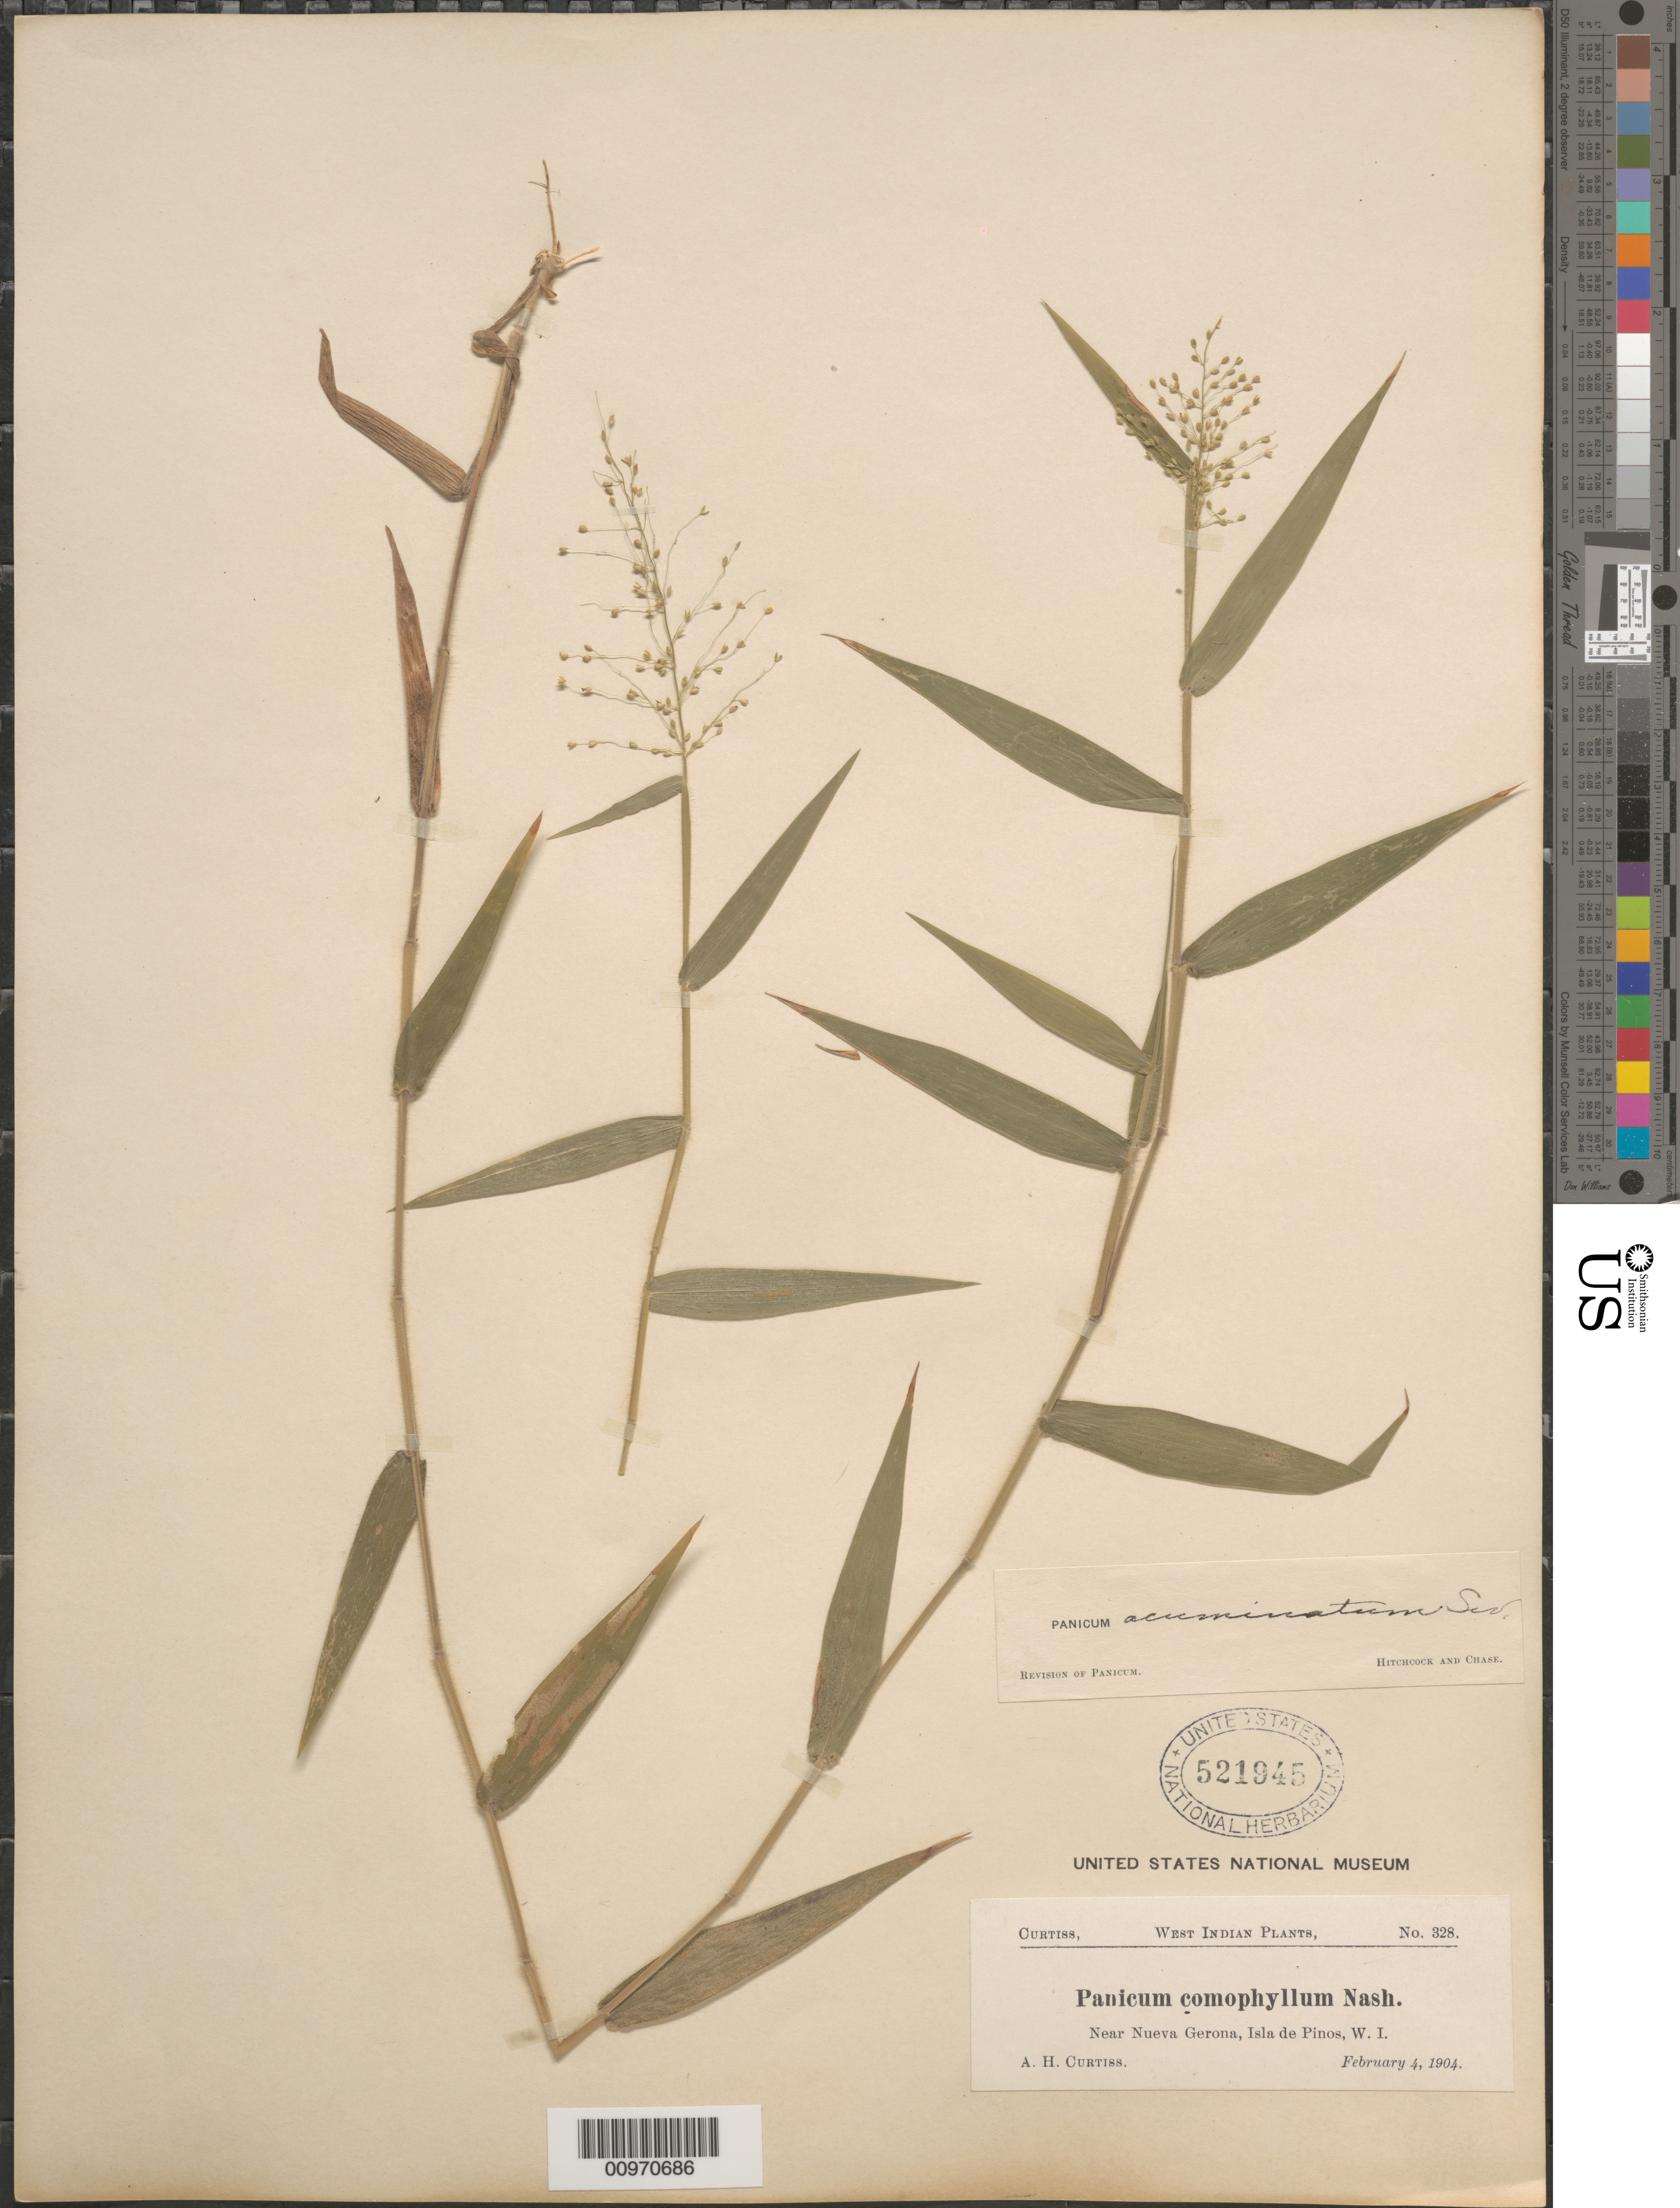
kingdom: Plantae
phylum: Tracheophyta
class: Liliopsida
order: Poales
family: Poaceae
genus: Panicum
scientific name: Panicum acuminatum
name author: Sw.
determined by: Hitchcock, A. S.; Chase, [M.] A.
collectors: A. H. Curtiss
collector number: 328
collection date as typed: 04 Feb 1904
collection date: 1904-02-04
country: Cuba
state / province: Isla de la Juventud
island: Isla de la Juventud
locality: [Isle of Pines], Near Nueva Gerona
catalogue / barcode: US 521945